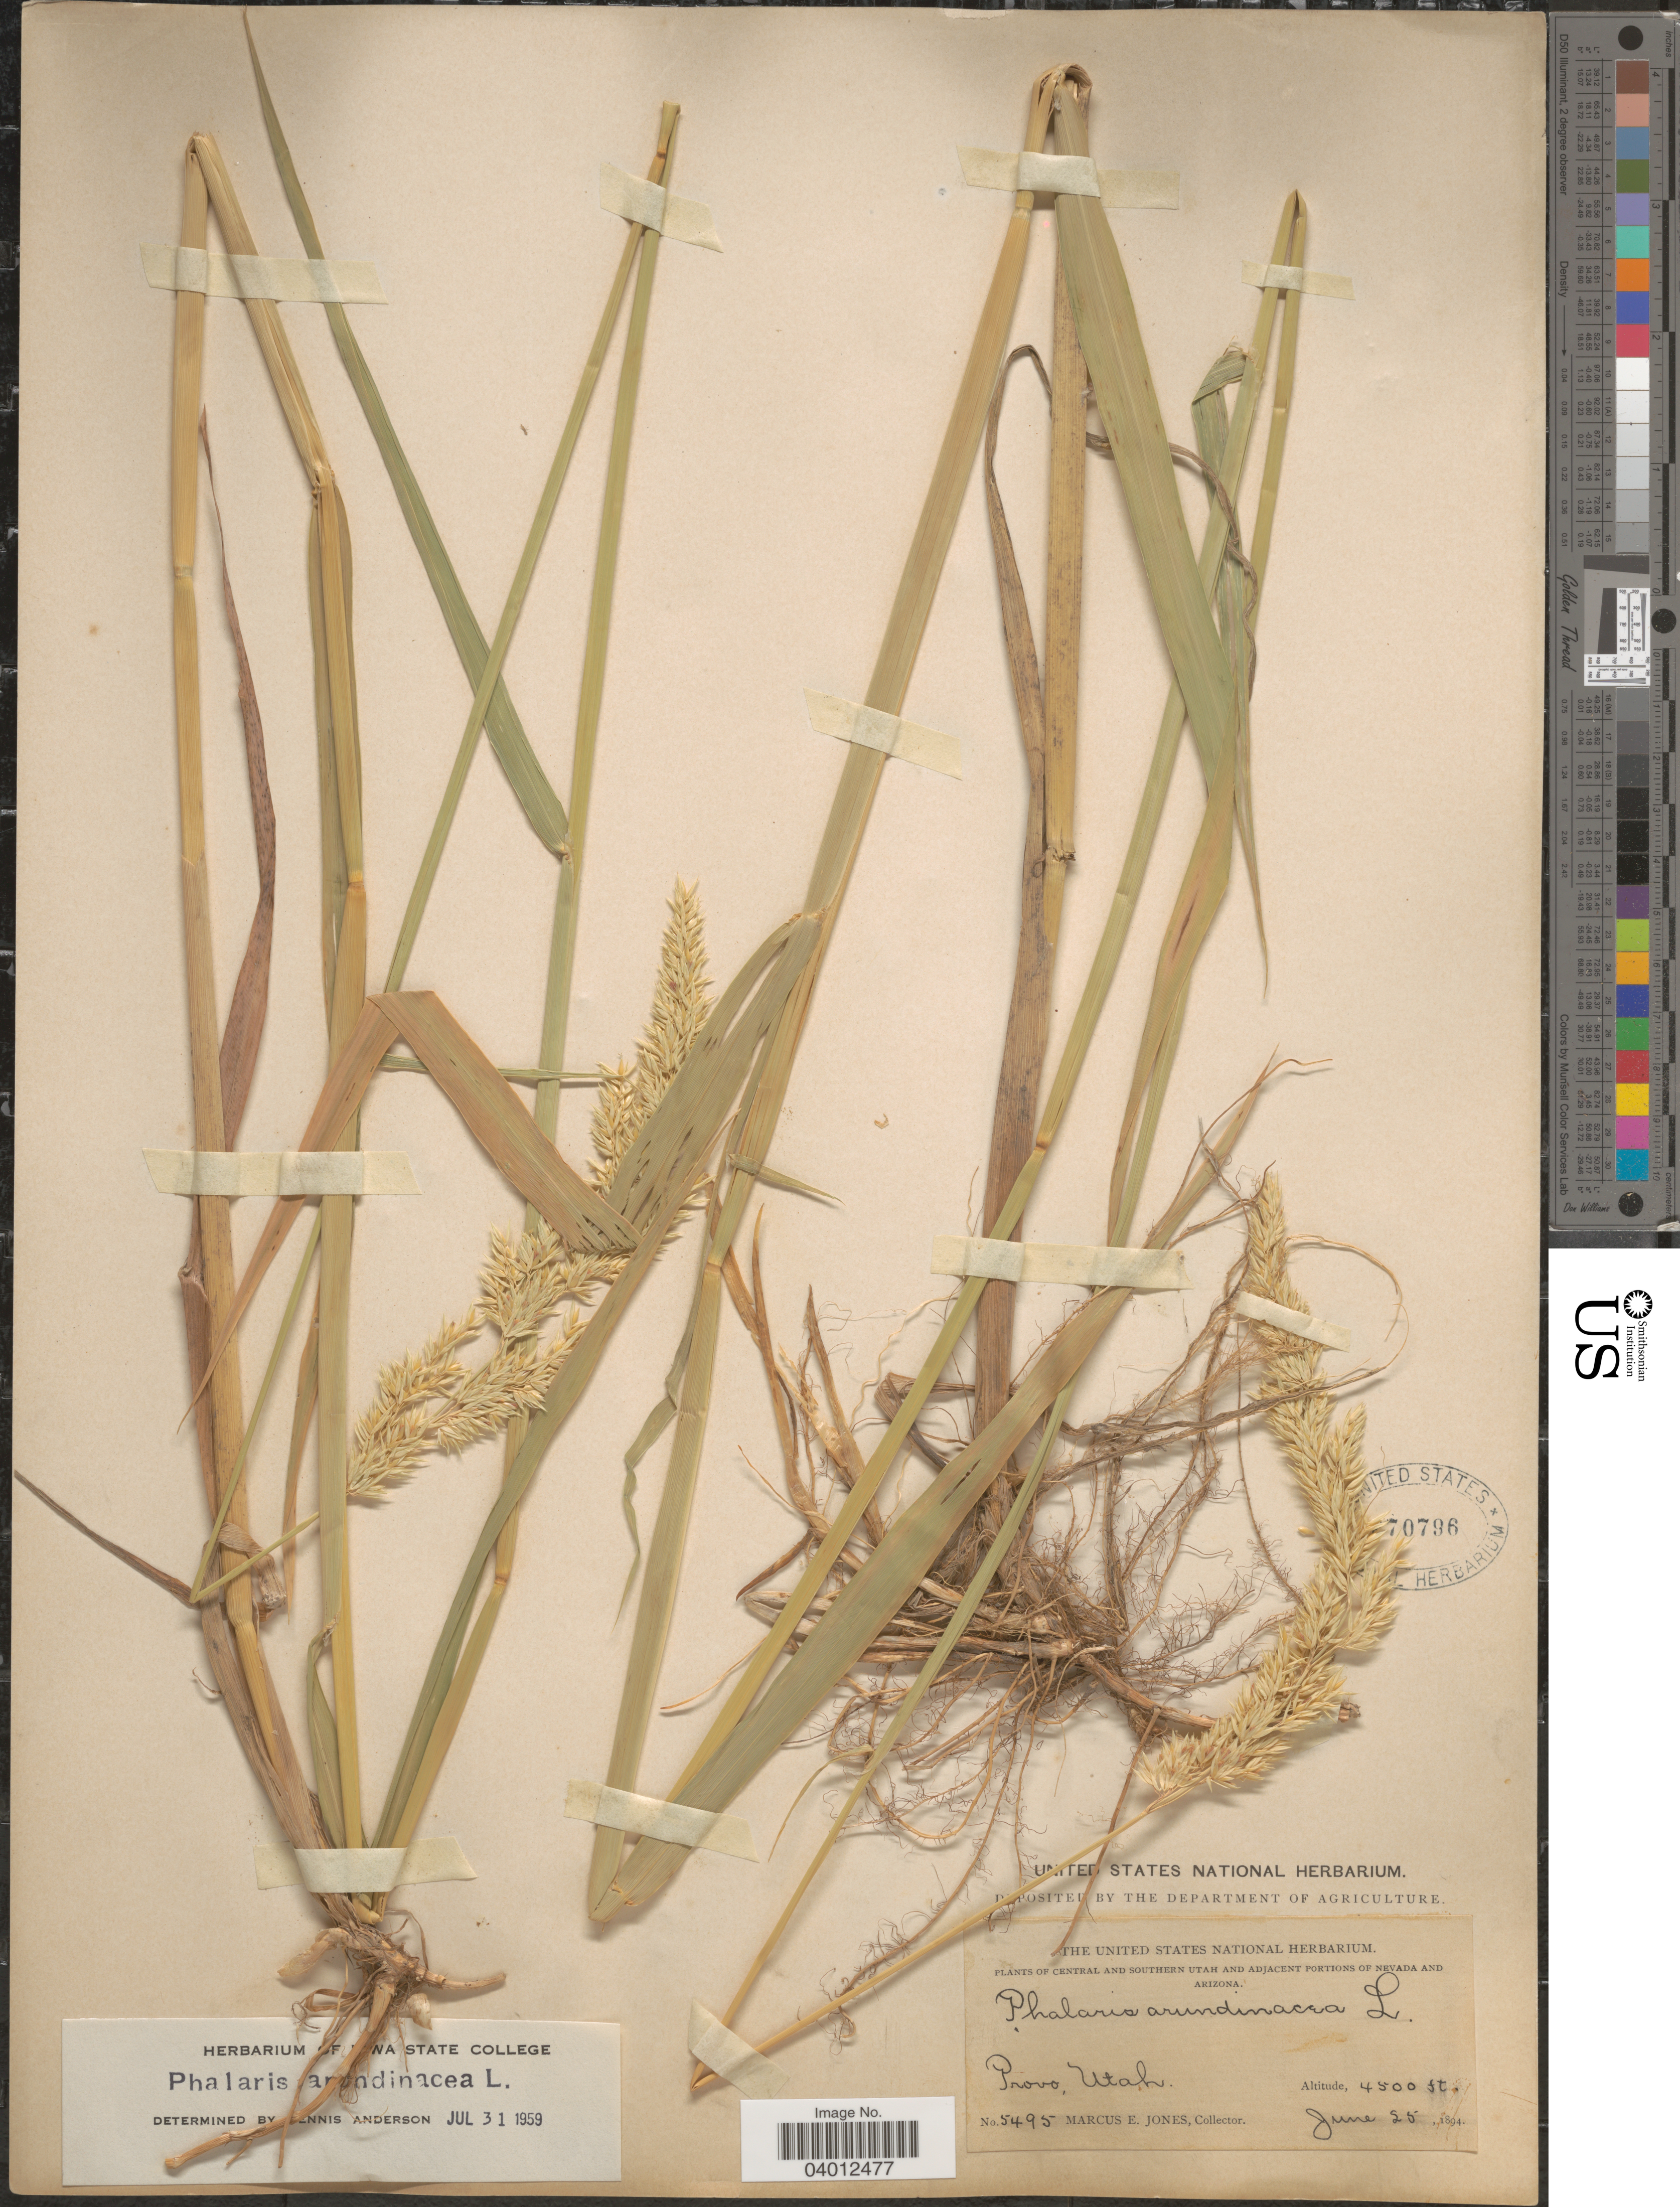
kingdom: Plantae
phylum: Tracheophyta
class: Liliopsida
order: Poales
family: Poaceae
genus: Phalaris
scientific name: Phalaris arundinacea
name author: L.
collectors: M. E. Jones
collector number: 5495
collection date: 1894-06-25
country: United States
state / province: Utah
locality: Central and Southern Utah. Provo.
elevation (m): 1372